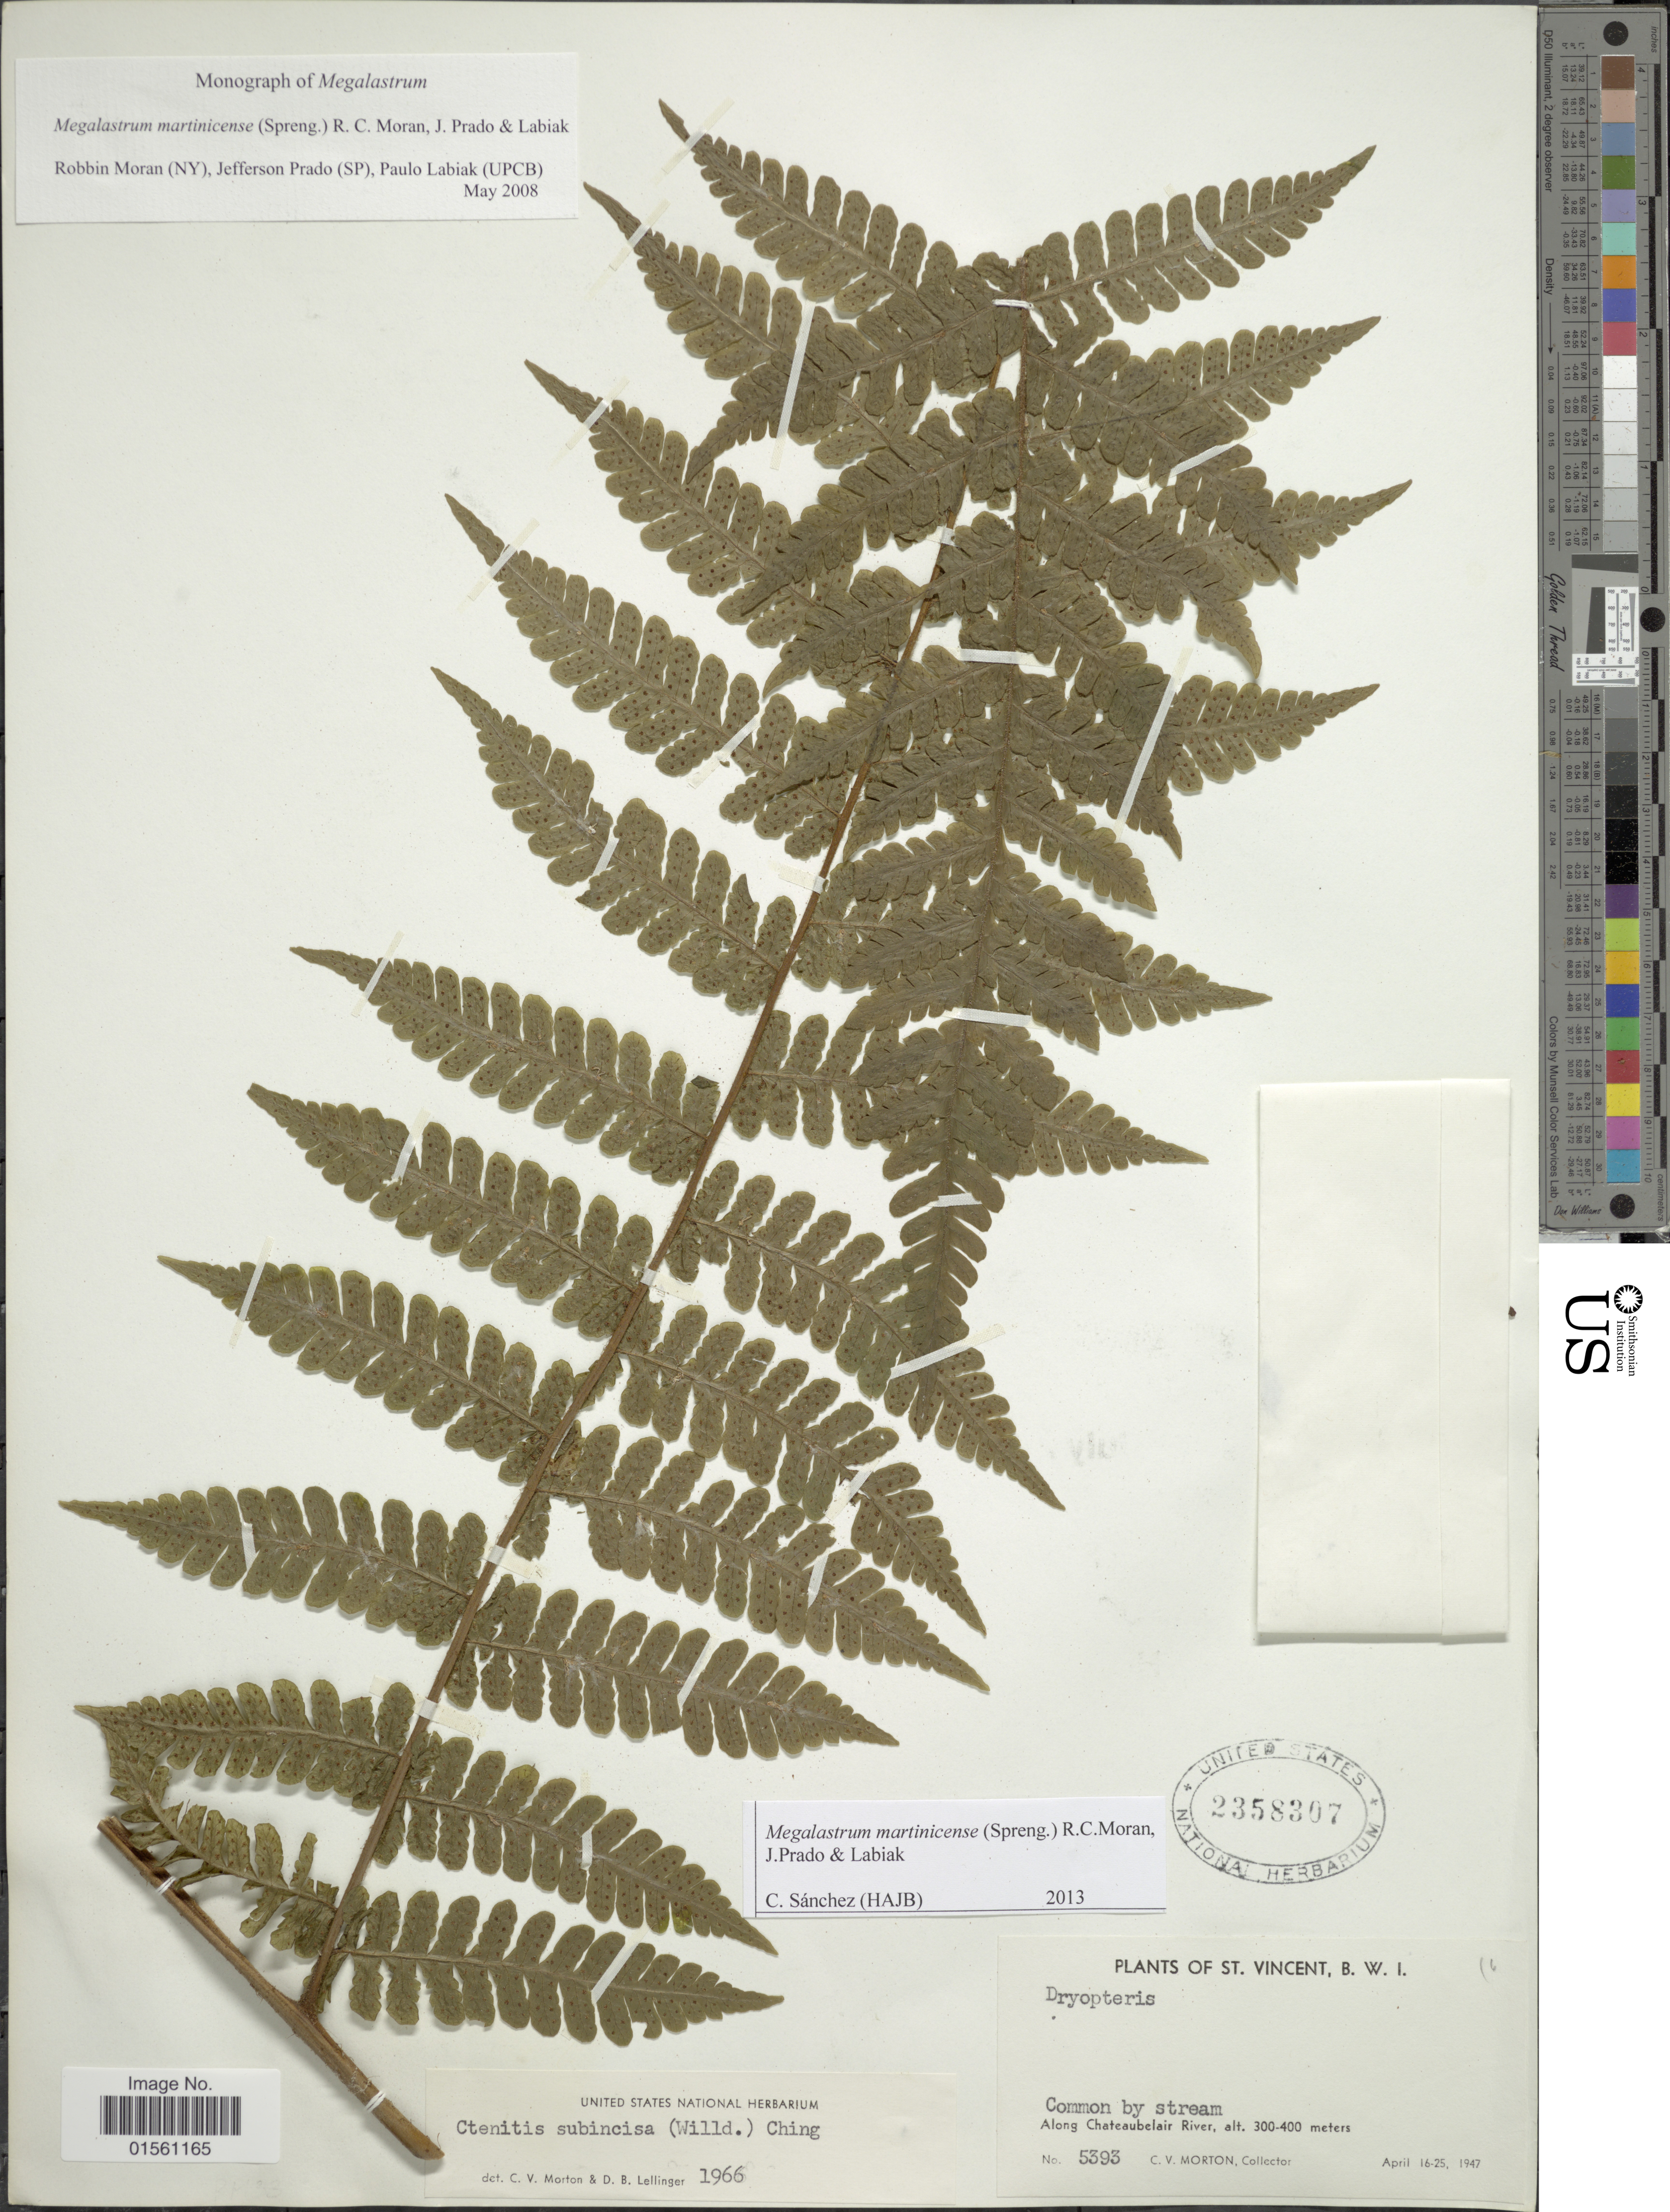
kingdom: Plantae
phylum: Tracheophyta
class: Polypodiopsida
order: Polypodiales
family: Dryopteridaceae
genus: Megalastrum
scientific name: Megalastrum martinicense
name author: (Spreng.) R.C. Moran et al.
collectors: C. V. Morton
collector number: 5393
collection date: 1947-04-16/1947-04-25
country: St. Vincent - Grenadines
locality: St. Vincent, B. W. I., Common by stream, Along Chateaubelair River.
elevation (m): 300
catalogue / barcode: US 2358307